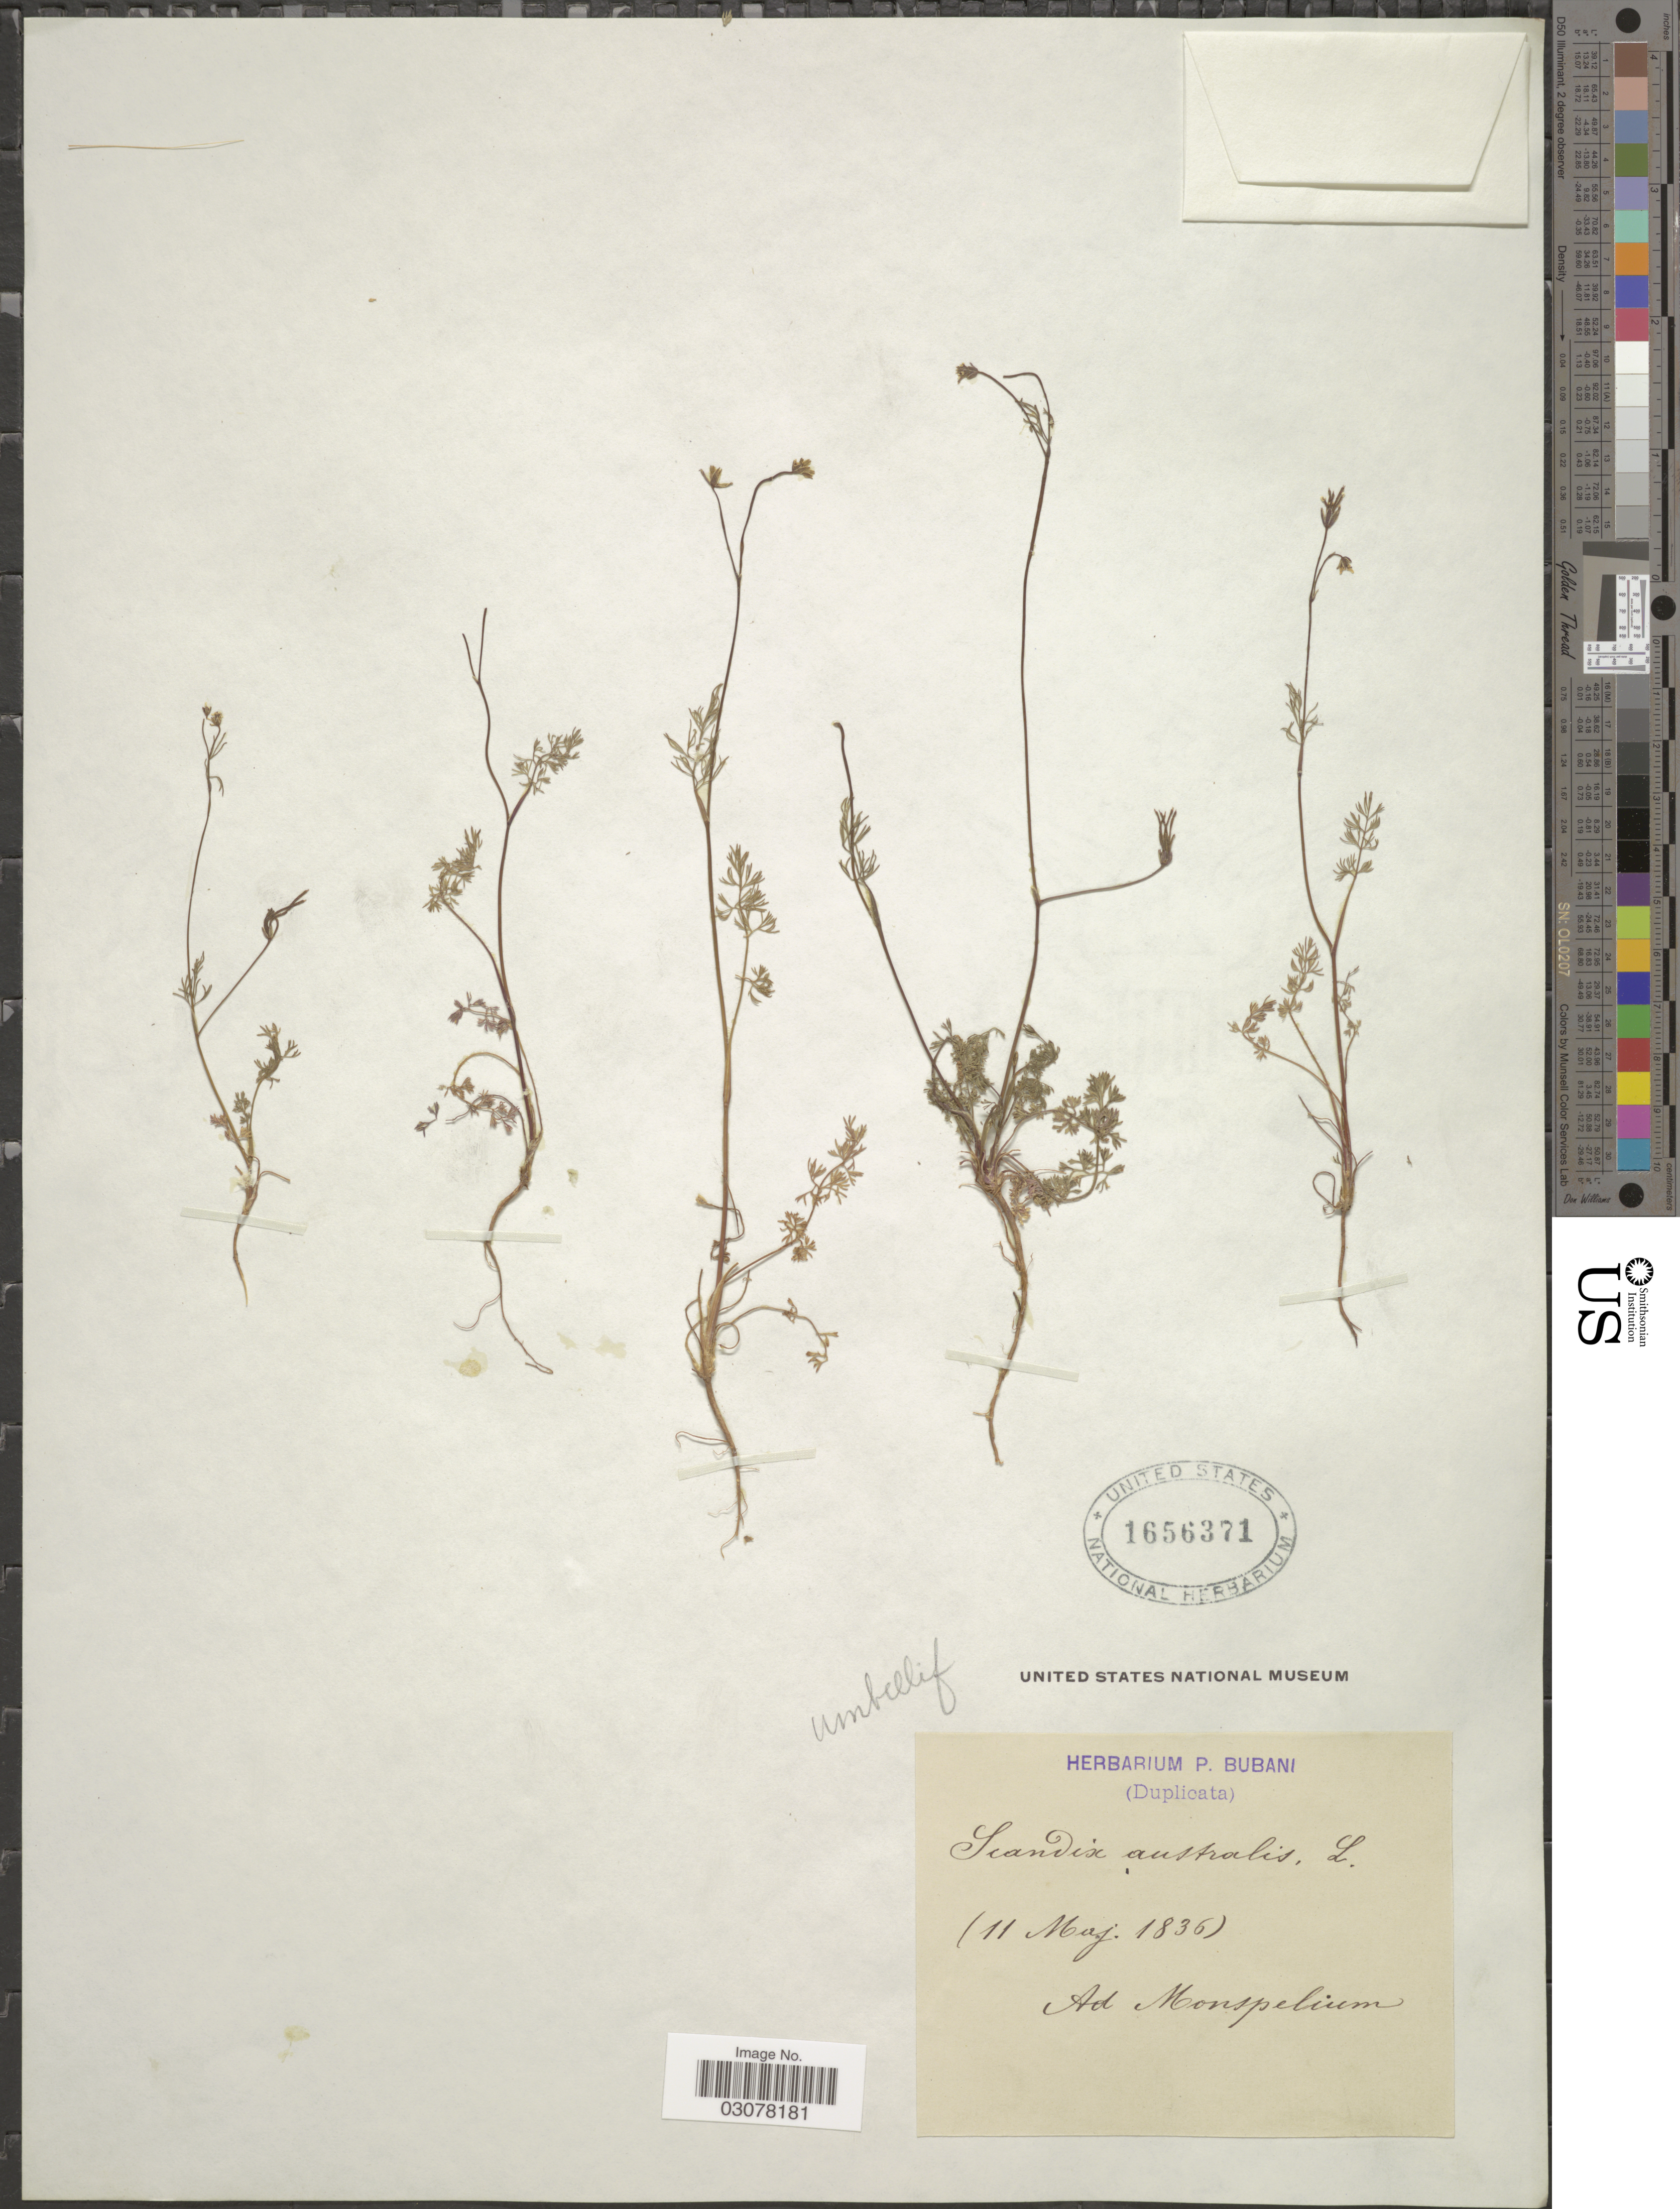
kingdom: Plantae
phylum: Tracheophyta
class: Magnoliopsida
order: Apiales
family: Apiaceae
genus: Scandix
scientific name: Scandix australis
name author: L.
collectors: ex herb. P. Bubani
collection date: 1836-05-11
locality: Ad Monspelium.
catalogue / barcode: US 1656371